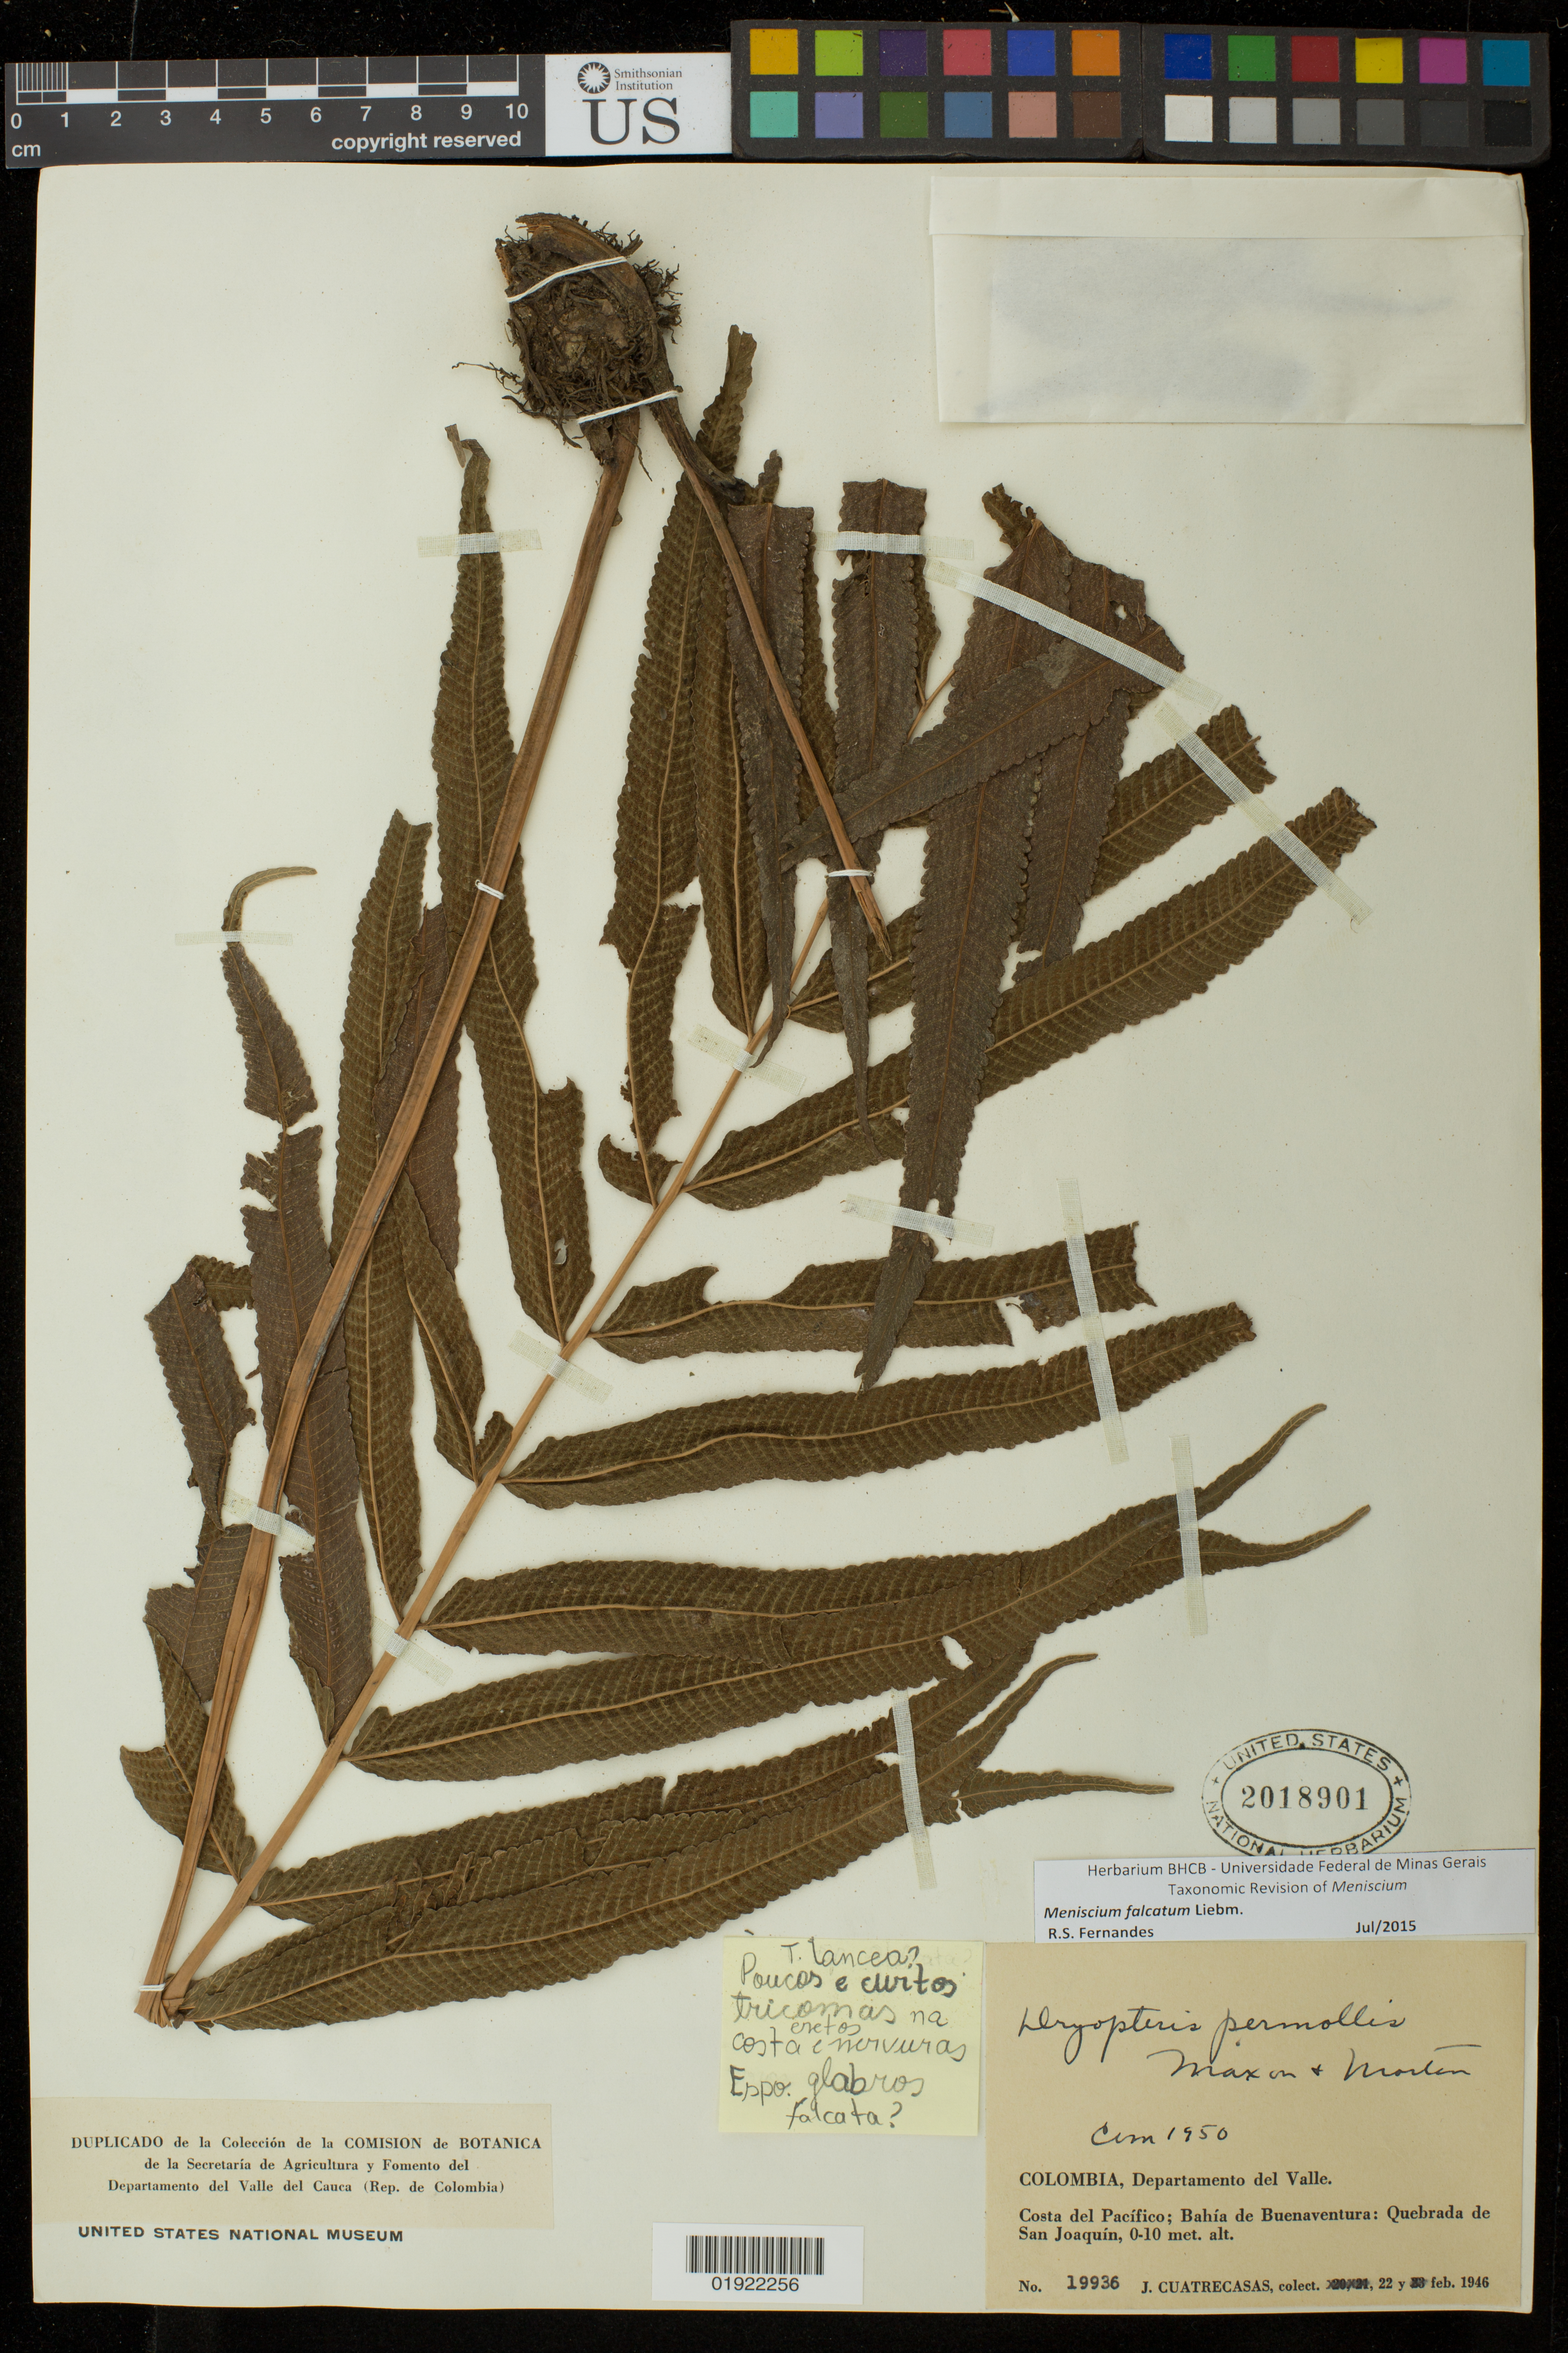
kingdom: Plantae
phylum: Tracheophyta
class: Polypodiopsida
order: Polypodiales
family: Thelypteridaceae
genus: Meniscium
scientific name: Meniscium falcatum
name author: Liebm.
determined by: Fernandes, R. S.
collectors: J. Cuatrecasas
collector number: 19936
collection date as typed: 22 y Feb 1946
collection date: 1946-02-22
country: Colombia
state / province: Valle del Cauca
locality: Costa del Pacifico; Bahia de Buenaventura: Quebrada de San Joaquin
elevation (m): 0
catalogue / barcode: US 2018901